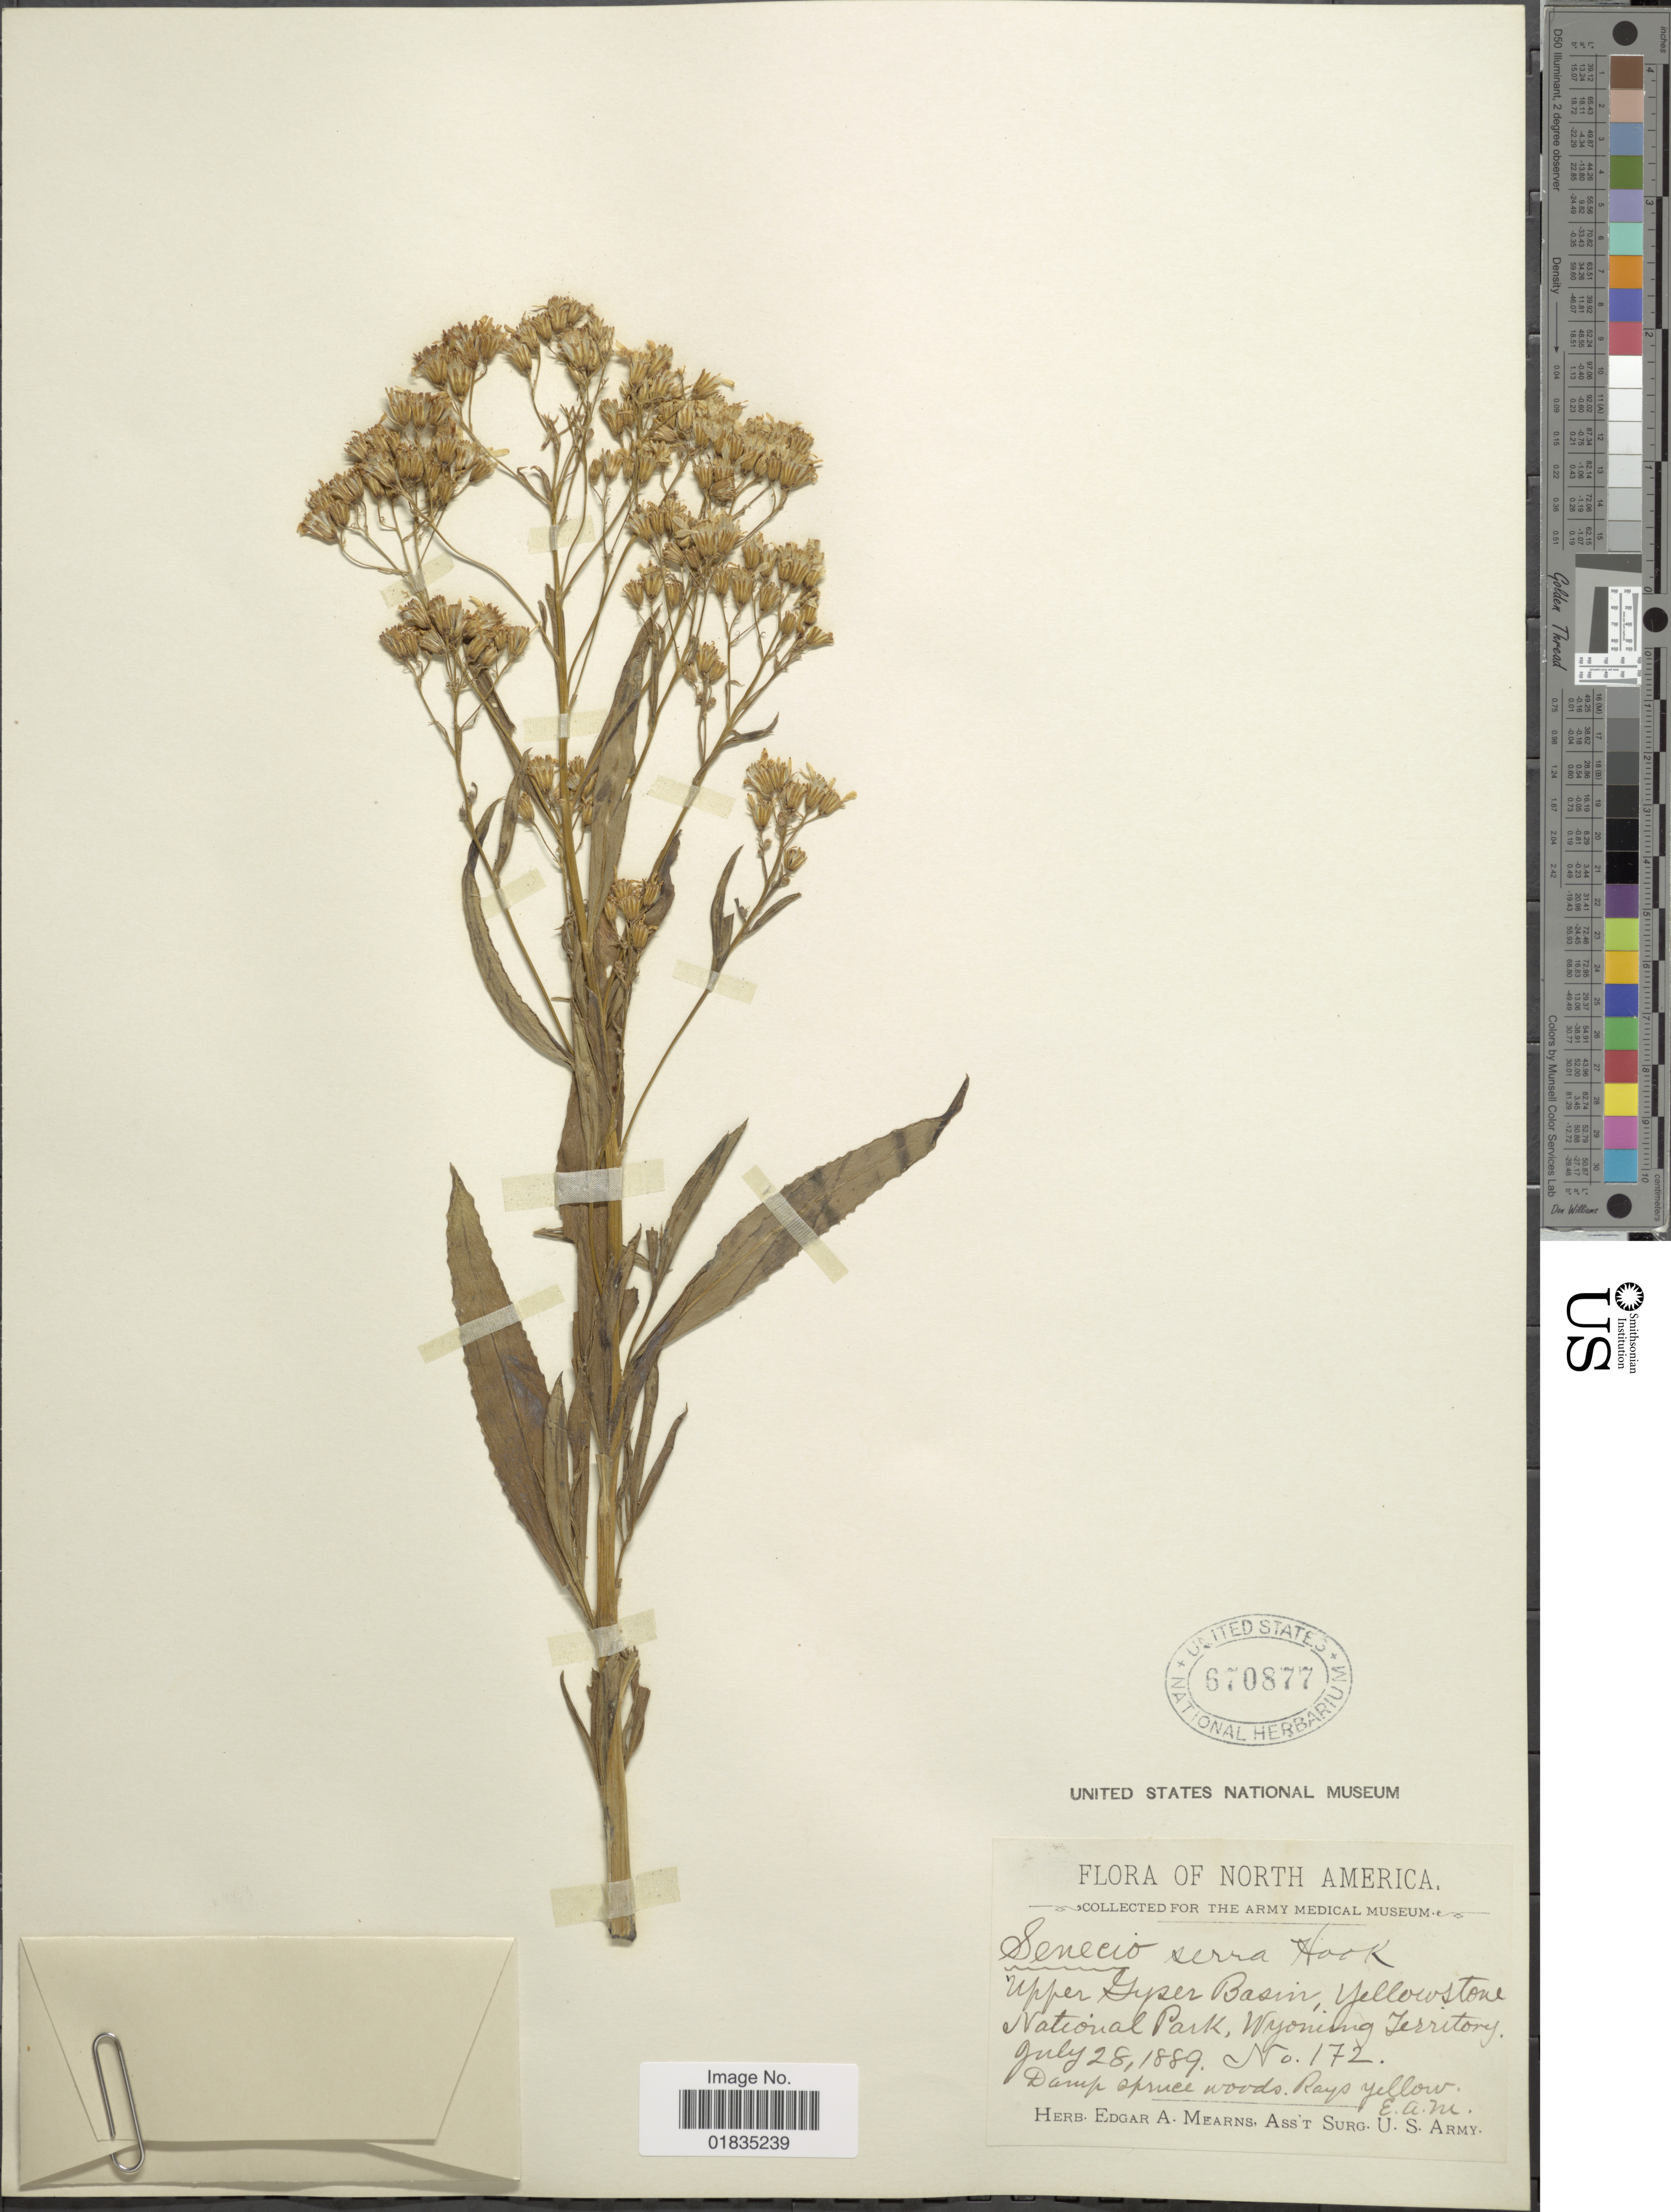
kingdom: Plantae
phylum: Tracheophyta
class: Magnoliopsida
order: Asterales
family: Asteraceae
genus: Senecio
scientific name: Senecio serra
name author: Hook.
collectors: E. A. Mearns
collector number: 172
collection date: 1889-07-28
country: United States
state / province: Wyoming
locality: Upper Geyser Basin, Yellowstone National Park.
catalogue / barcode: US 670877